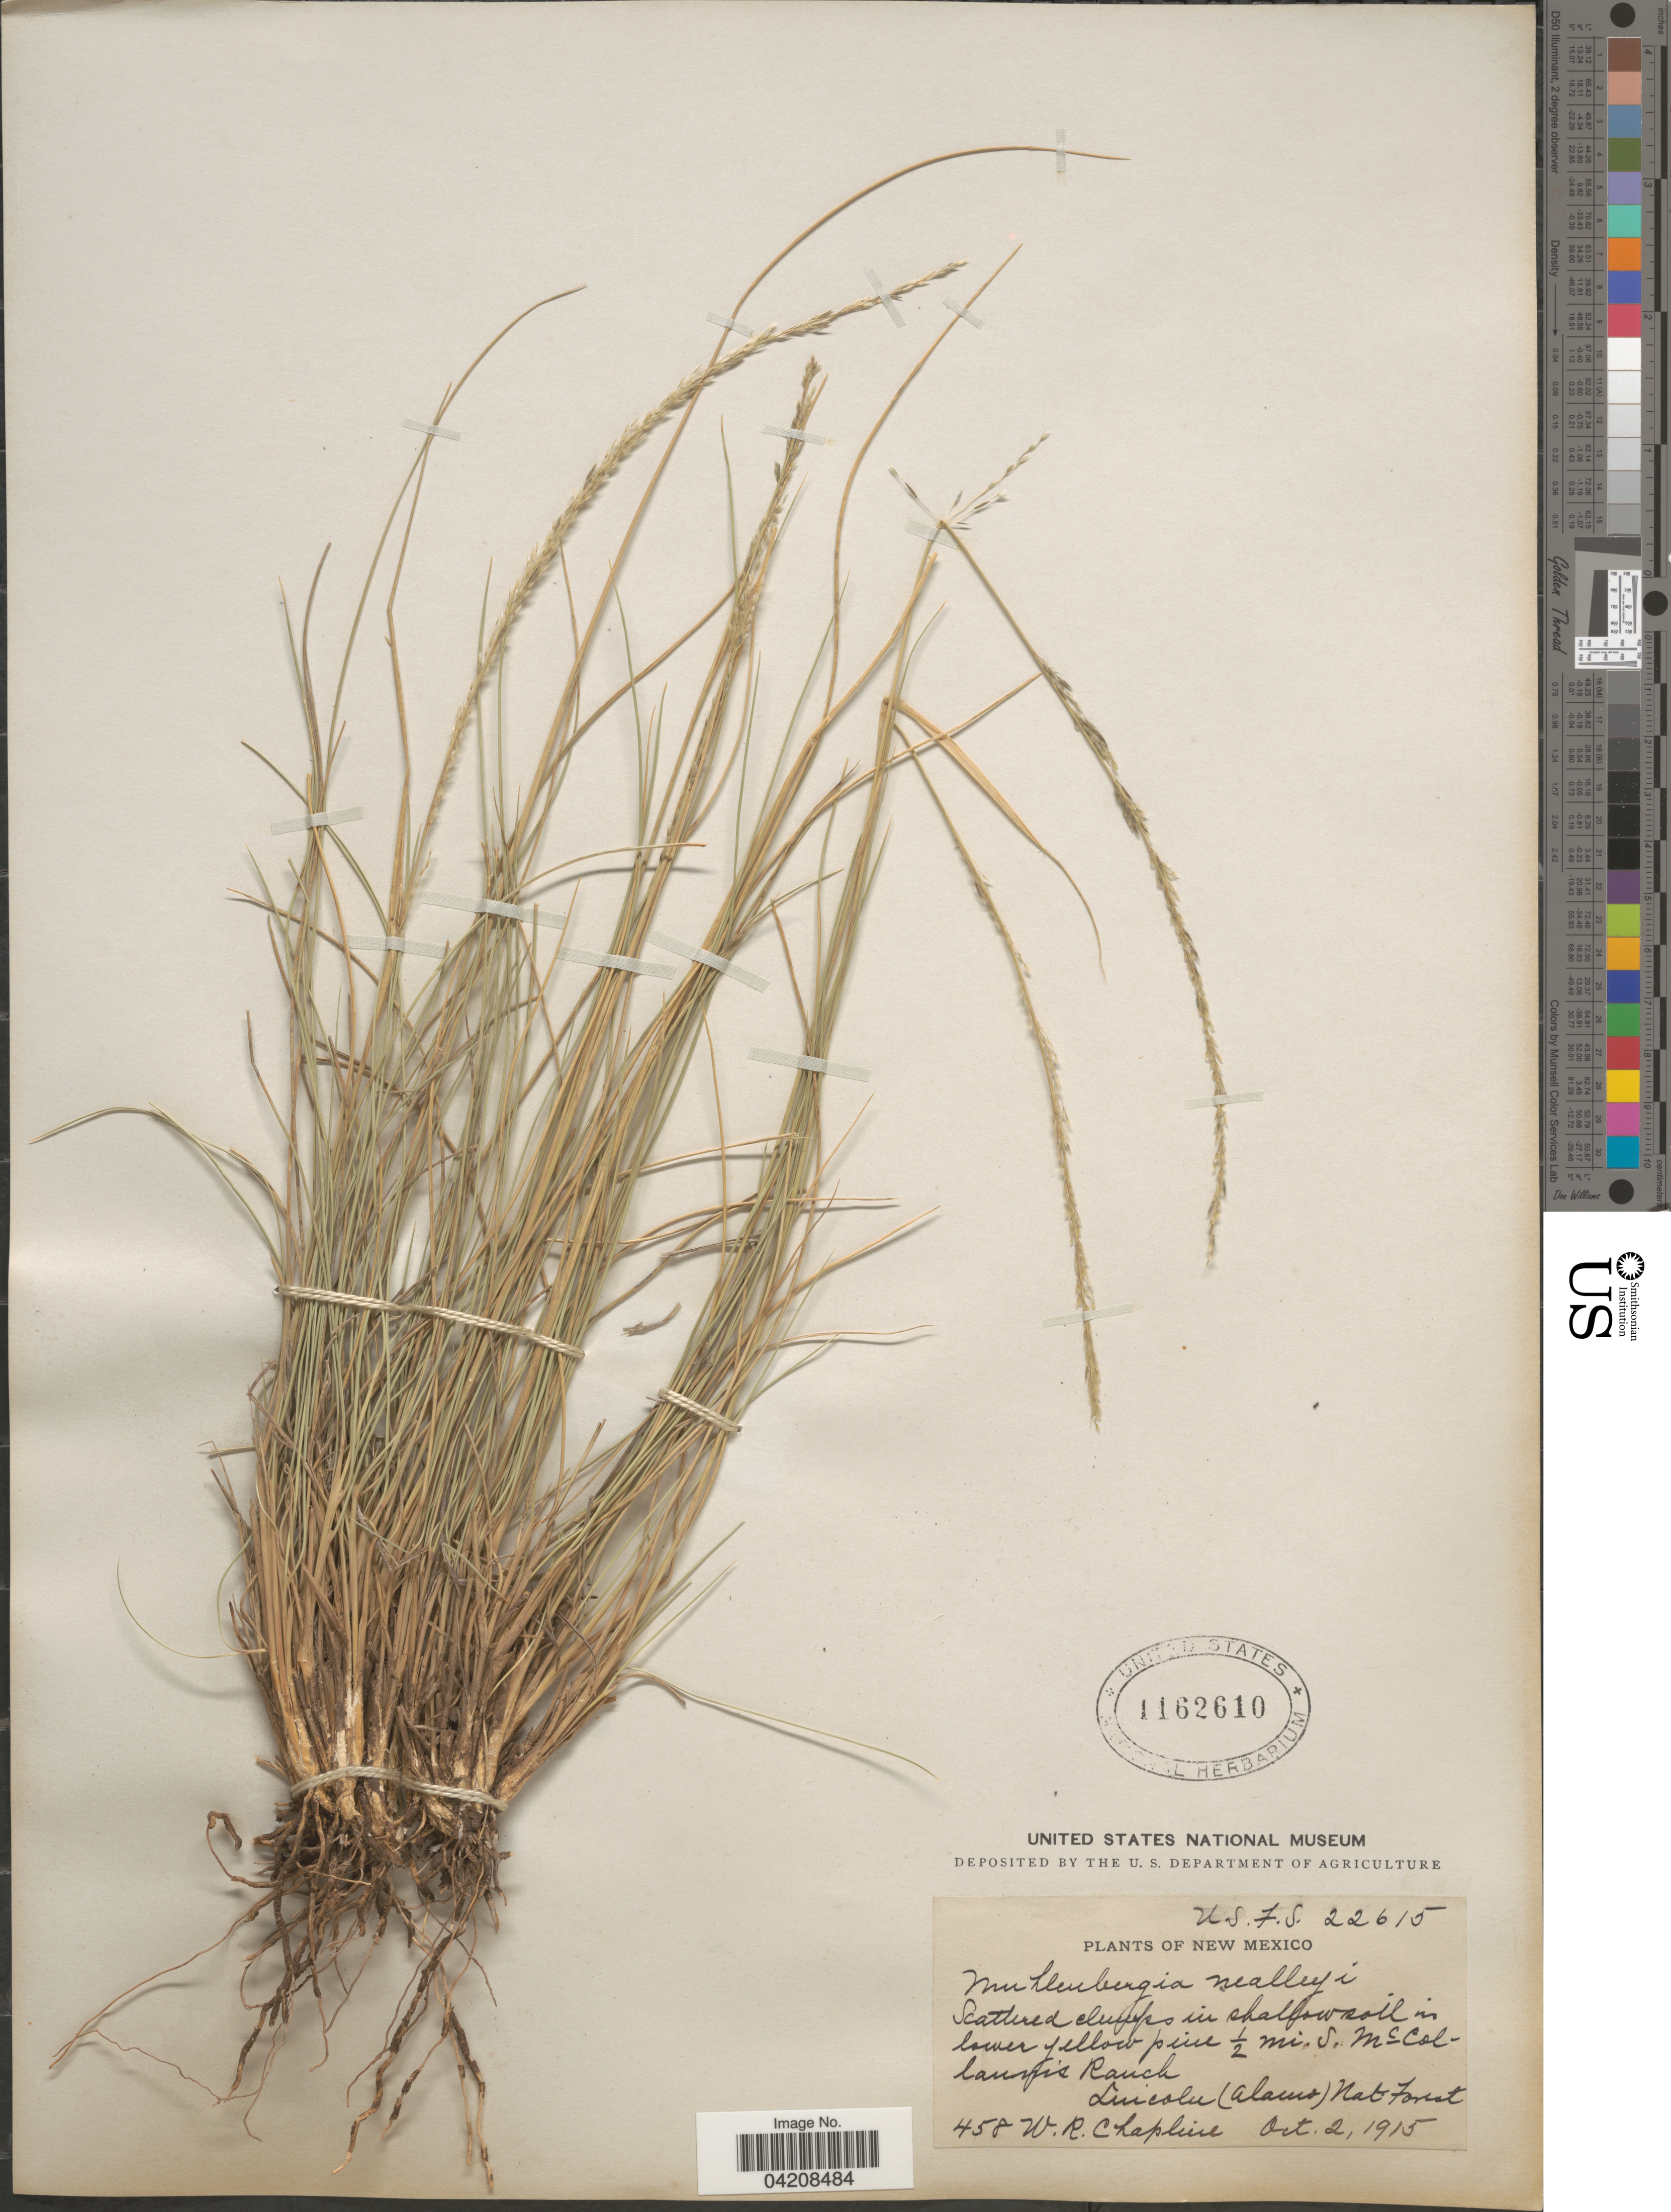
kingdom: Plantae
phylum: Tracheophyta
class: Liliopsida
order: Poales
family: Poaceae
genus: Muhlenbergia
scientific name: Muhlenbergia dubia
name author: E. Fourn.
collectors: W. Chapline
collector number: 458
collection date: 1915-10-02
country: United States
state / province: New Mexico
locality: In lower yellow pine ½ mi. S. McCollaum's Ranch. Lincoln (Alamo) Nat. Forest.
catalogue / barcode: US 1162610